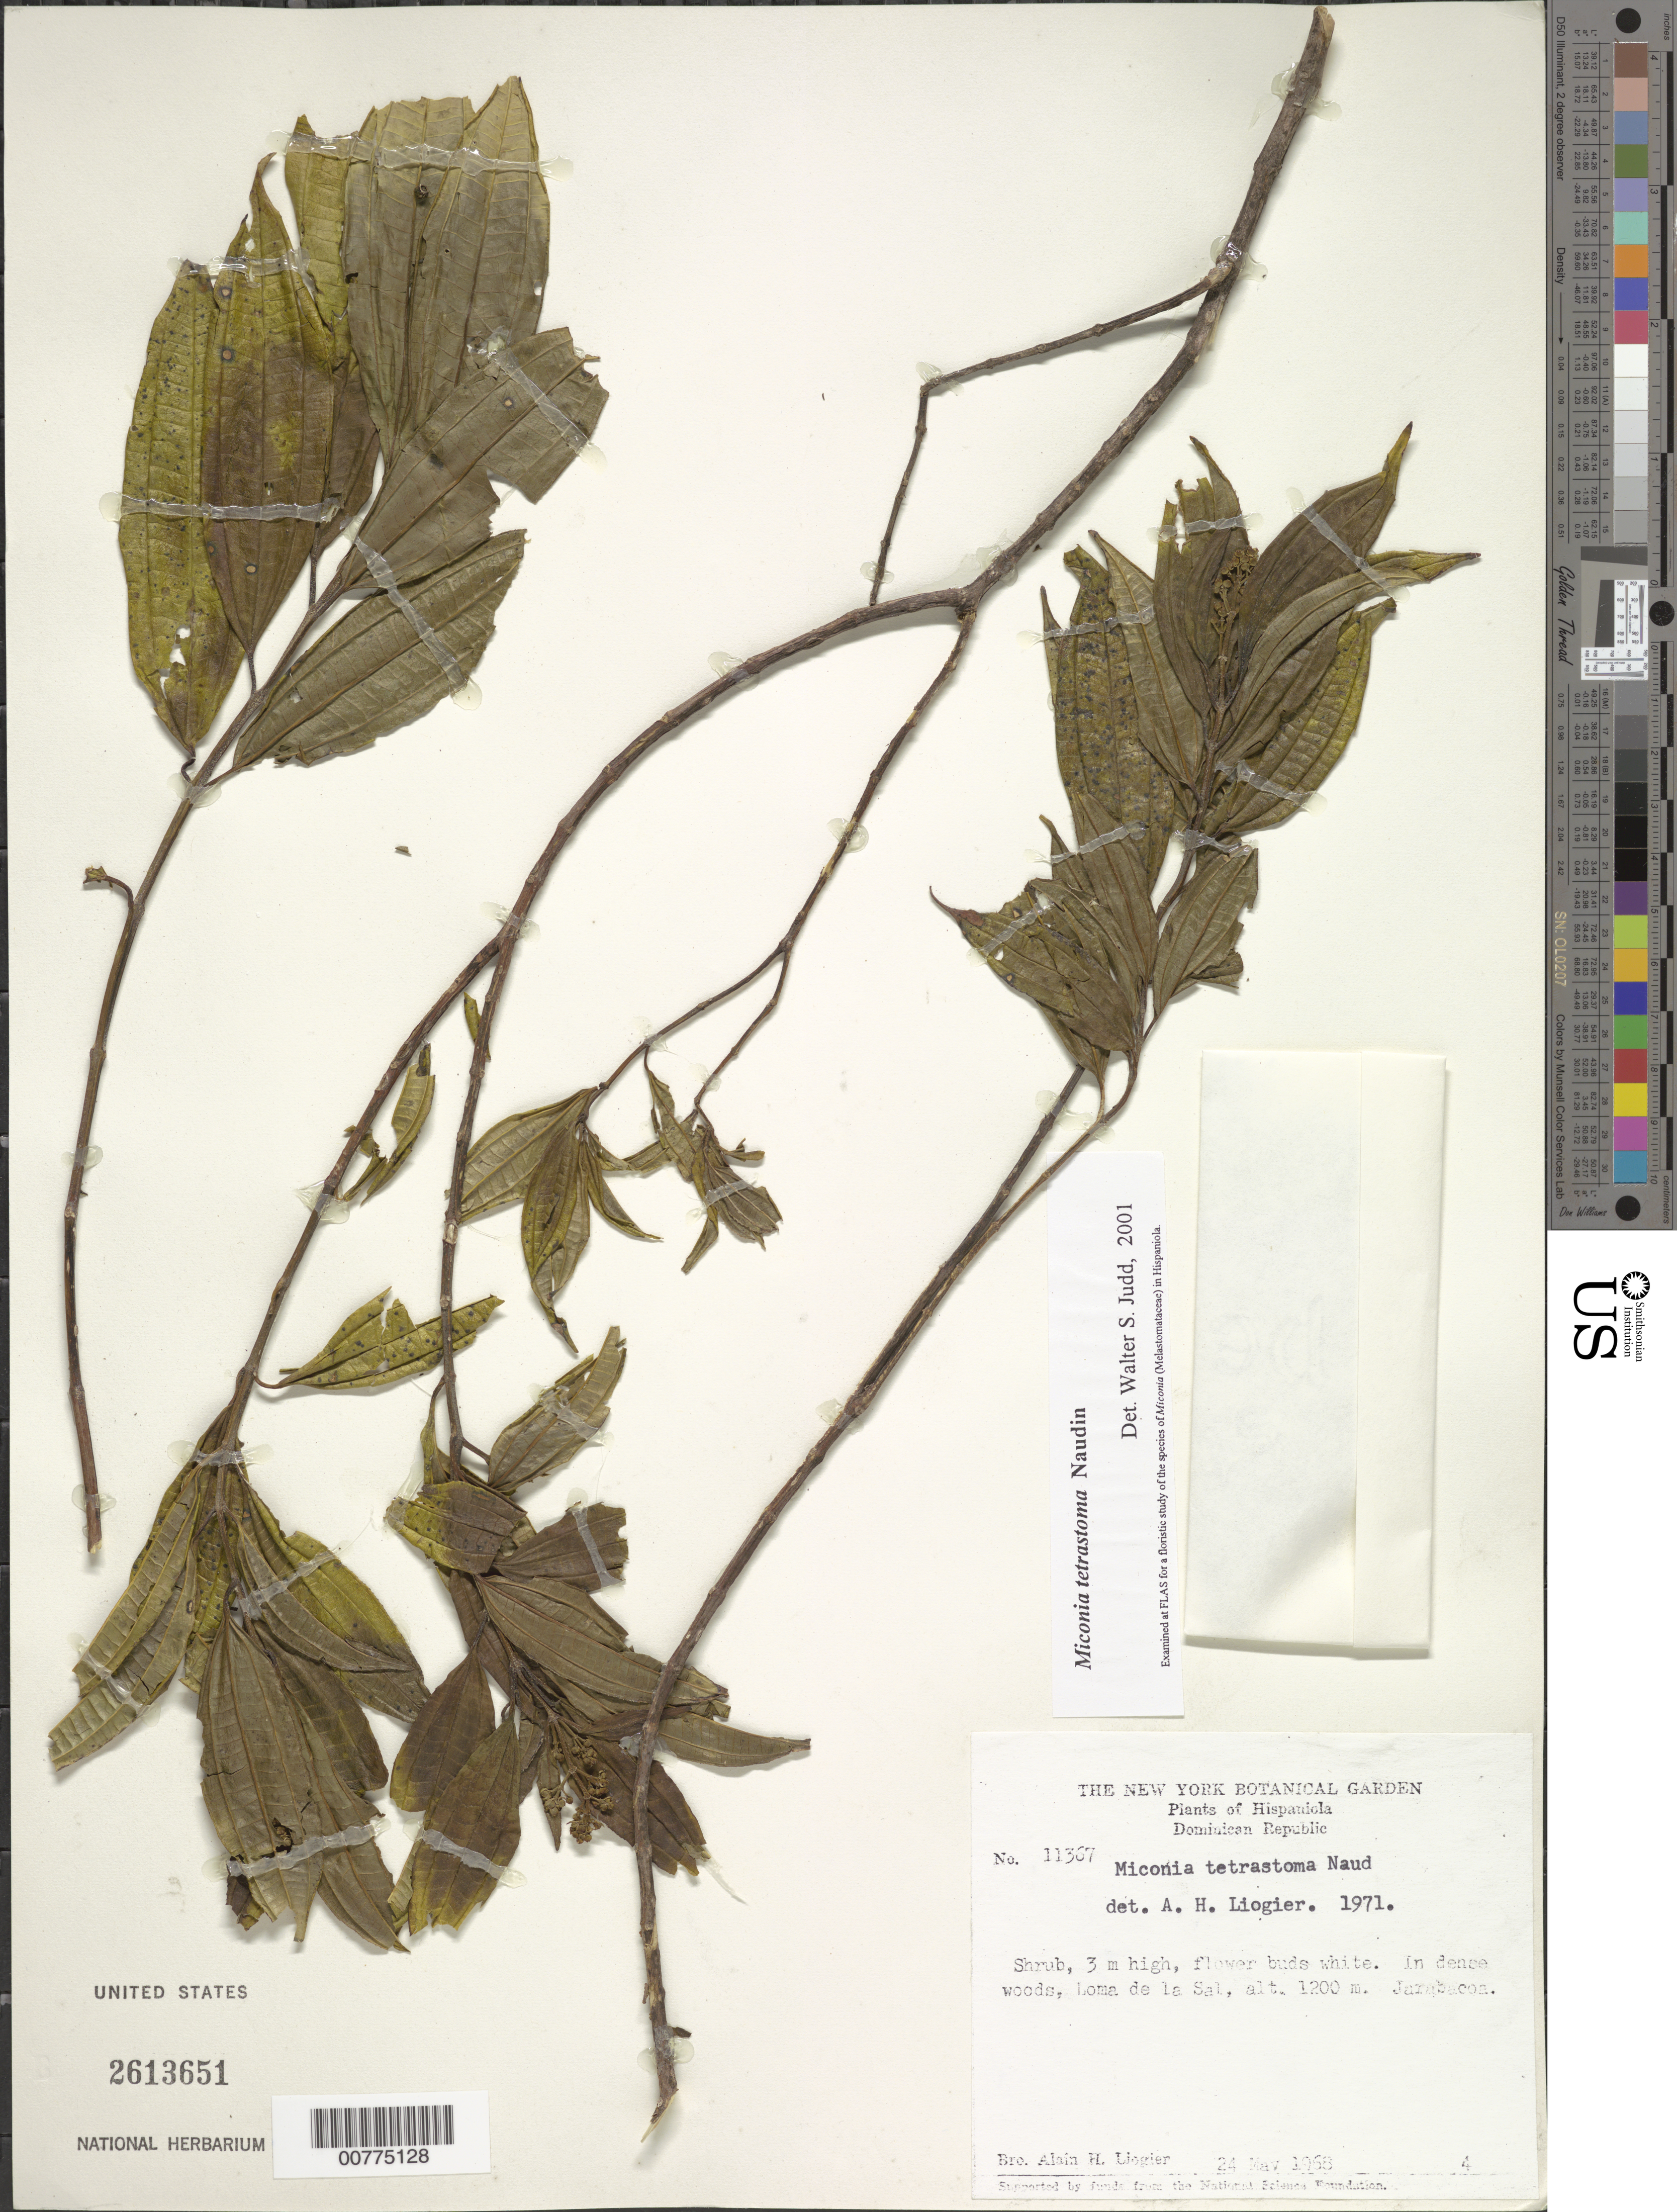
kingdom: Plantae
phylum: Tracheophyta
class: Magnoliopsida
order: Myrtales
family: Melastomataceae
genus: Miconia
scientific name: Miconia tetrastoma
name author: Naudin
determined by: Judd, Walter S.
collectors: A. H. Liogier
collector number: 11367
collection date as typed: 24 May 1968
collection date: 1968-05-24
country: Dominican Republic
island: Hispaniola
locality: Jarabacoa, Loma de la Sal.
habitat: In dense woods.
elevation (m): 1200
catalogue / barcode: US 2613651